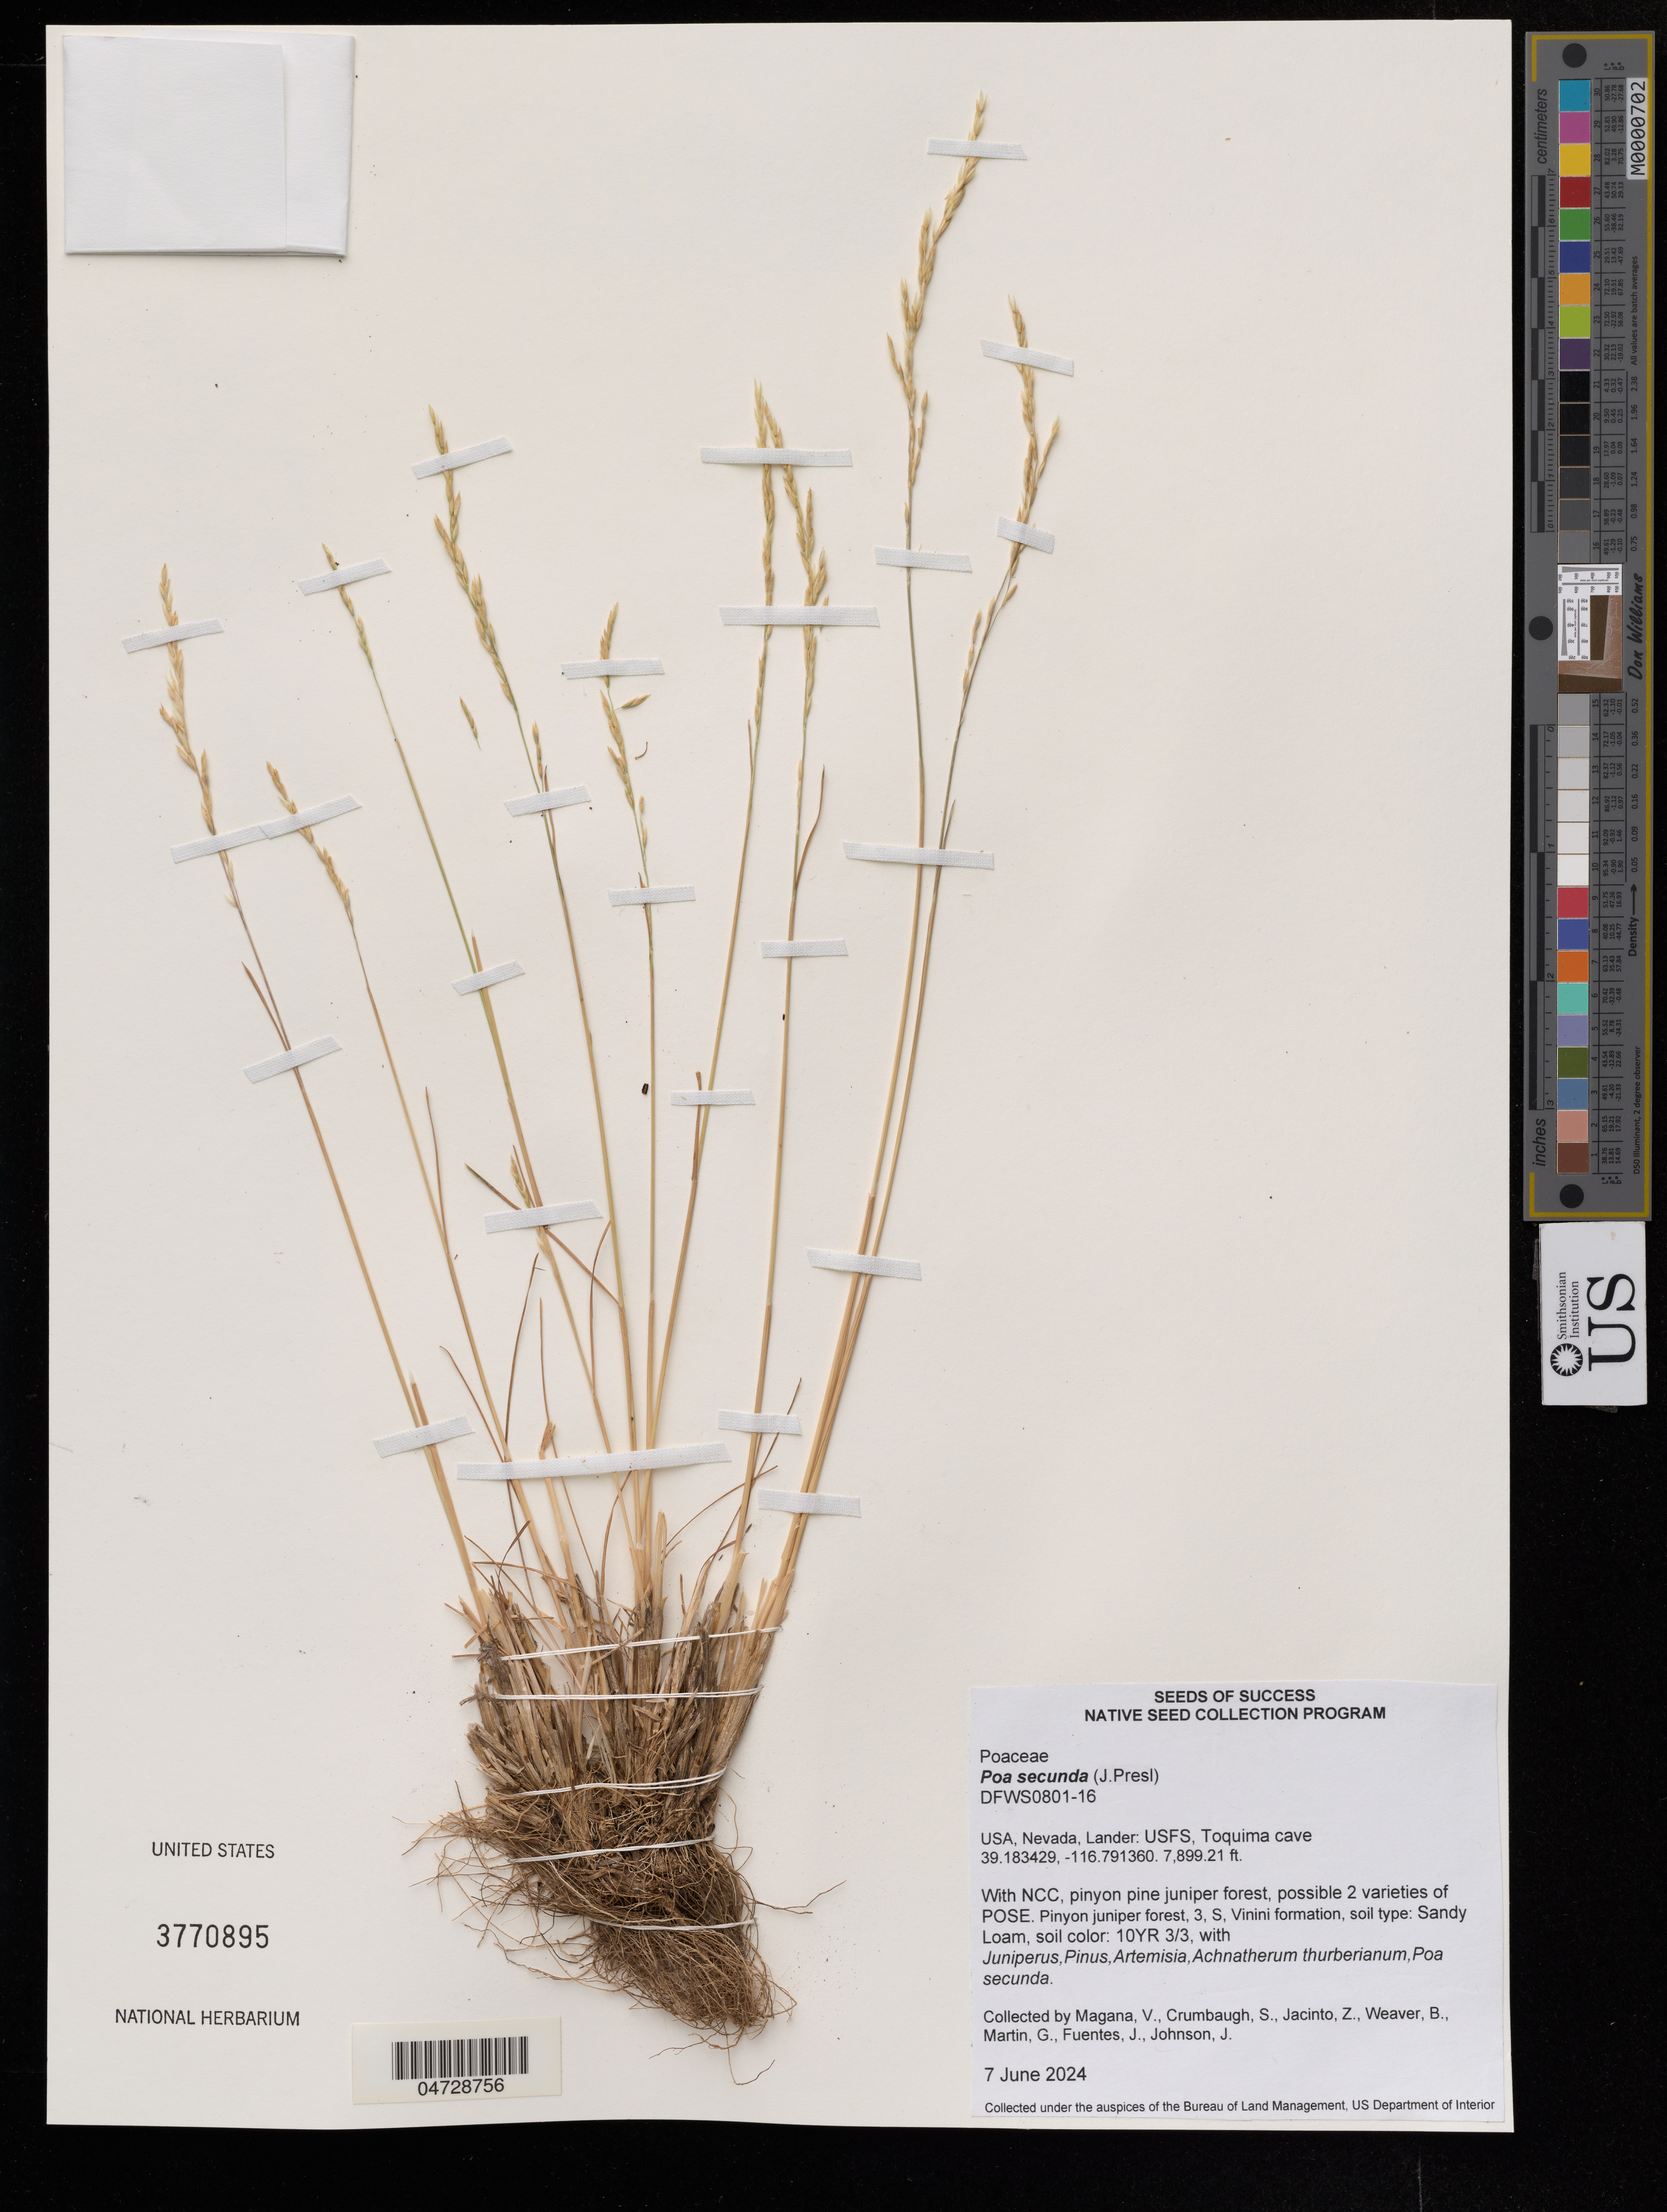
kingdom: Plantae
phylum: Tracheophyta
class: Liliopsida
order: Poales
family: Poaceae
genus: Poa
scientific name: Poa secunda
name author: J. Presl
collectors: V. Magana, S. Crumbaug & Z. Jacinto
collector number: DFWS0801-16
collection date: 2024-06-07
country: United States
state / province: Nevada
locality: Lander: USFS, Toquima cave.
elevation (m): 2407.68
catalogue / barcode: US 3770895